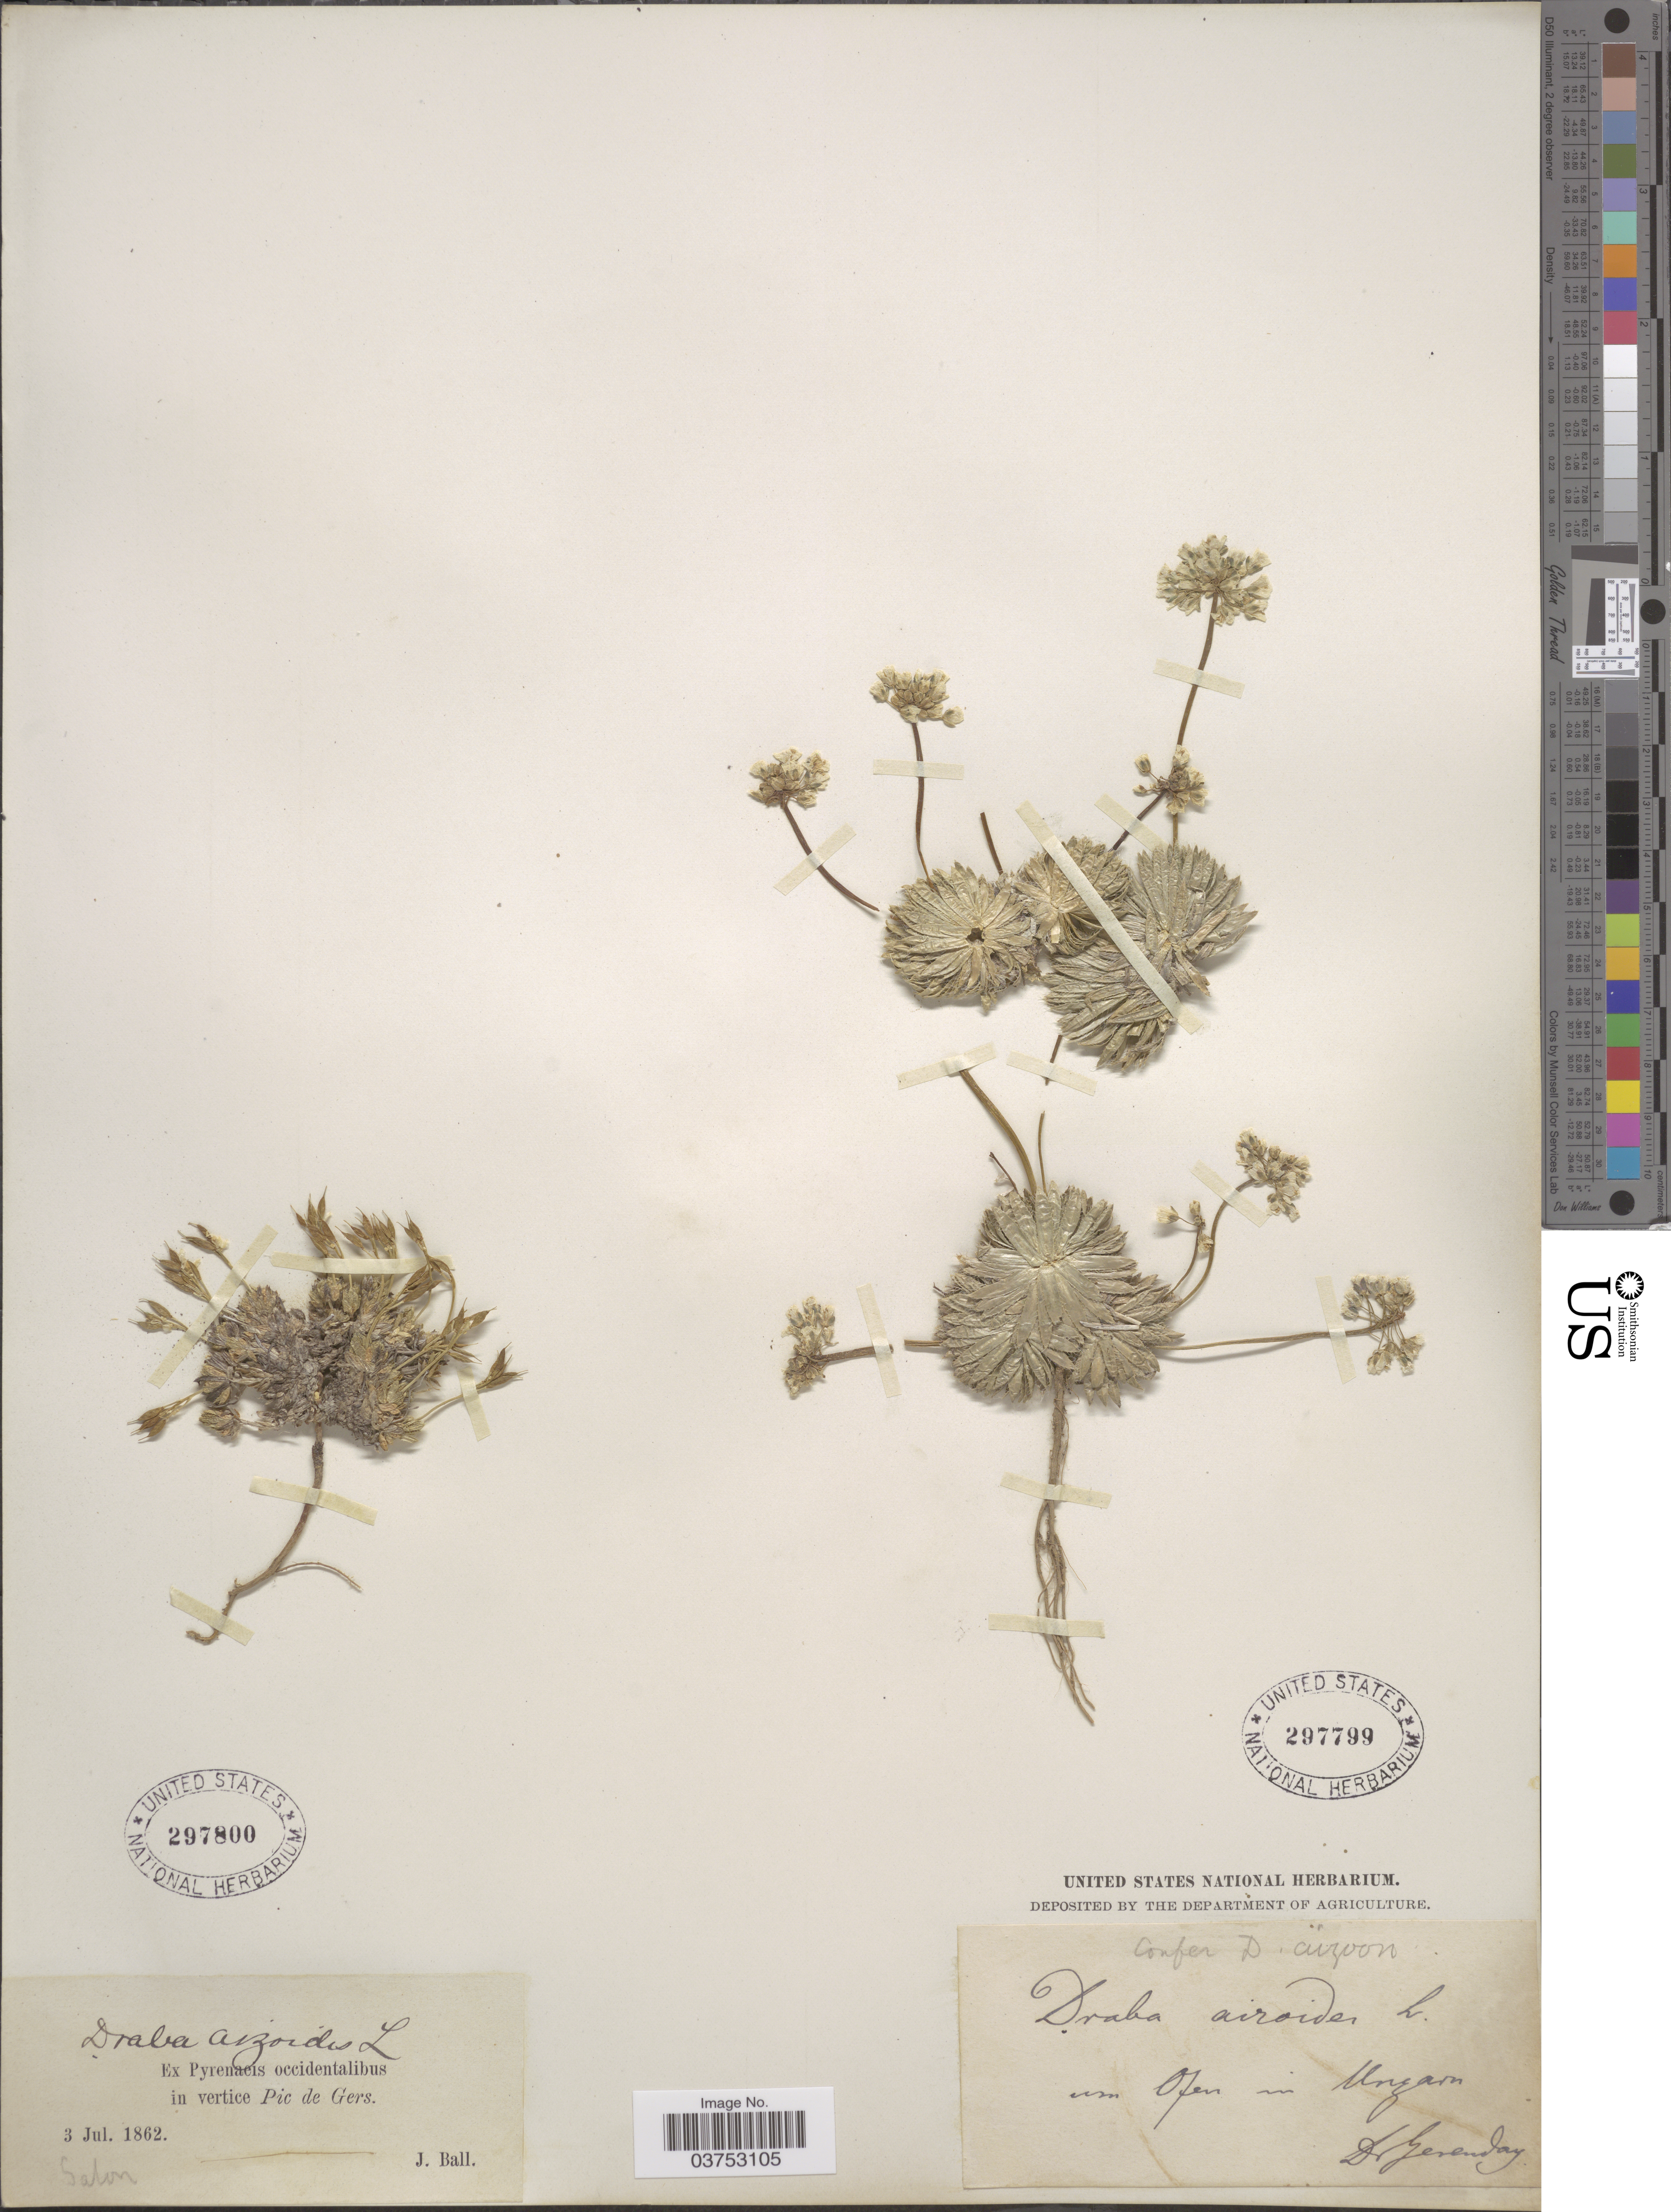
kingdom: Plantae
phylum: Tracheophyta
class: Magnoliopsida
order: Brassicales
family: Brassicaceae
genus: Draba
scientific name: Draba aizoides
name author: L.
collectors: J. Ball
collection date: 1862-07-03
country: France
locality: Ex Pyrenaeis occidentalibus in vertice Pic de Gers.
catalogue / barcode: US 297800